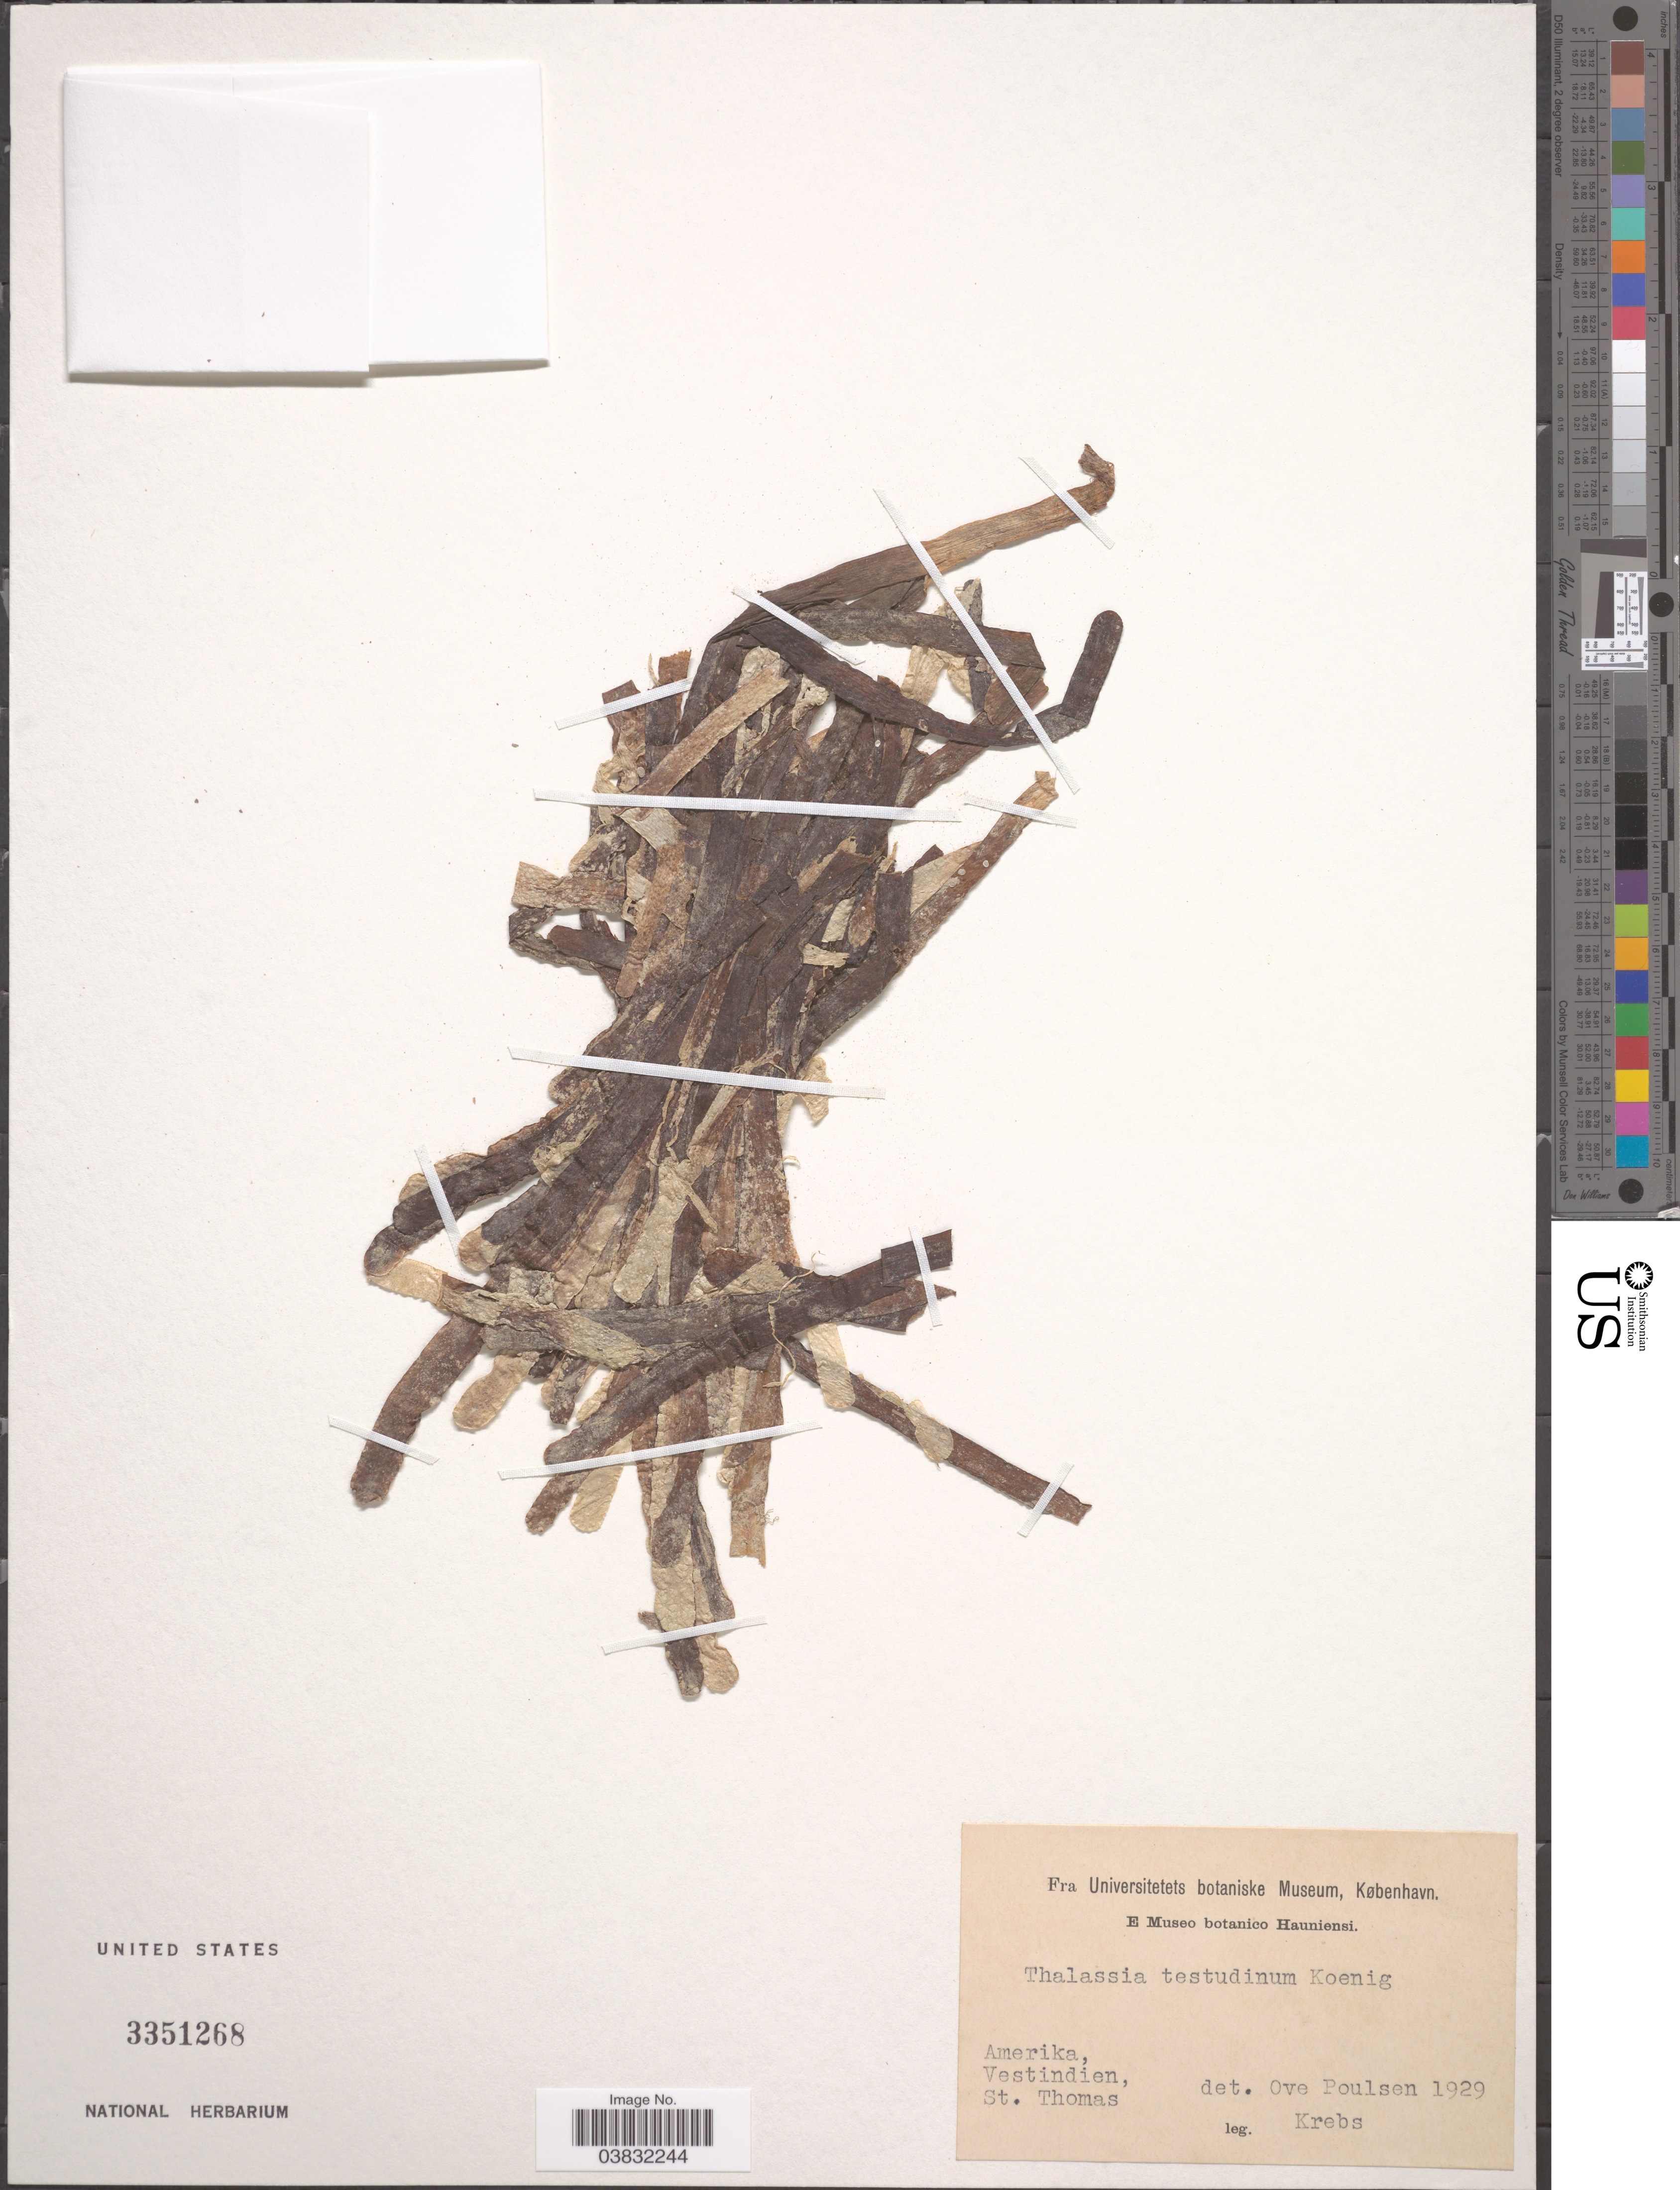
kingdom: Plantae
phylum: Tracheophyta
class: Liliopsida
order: Alismatales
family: Hydrocharitaceae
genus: Thalassia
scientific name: Thalassia testudinum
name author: Banks & Sol. ex K.D. Koenig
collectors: -. Krebs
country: U.S. Virgin Islands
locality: Amerika, Vestindien, St. Thomas.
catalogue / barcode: US 3351268